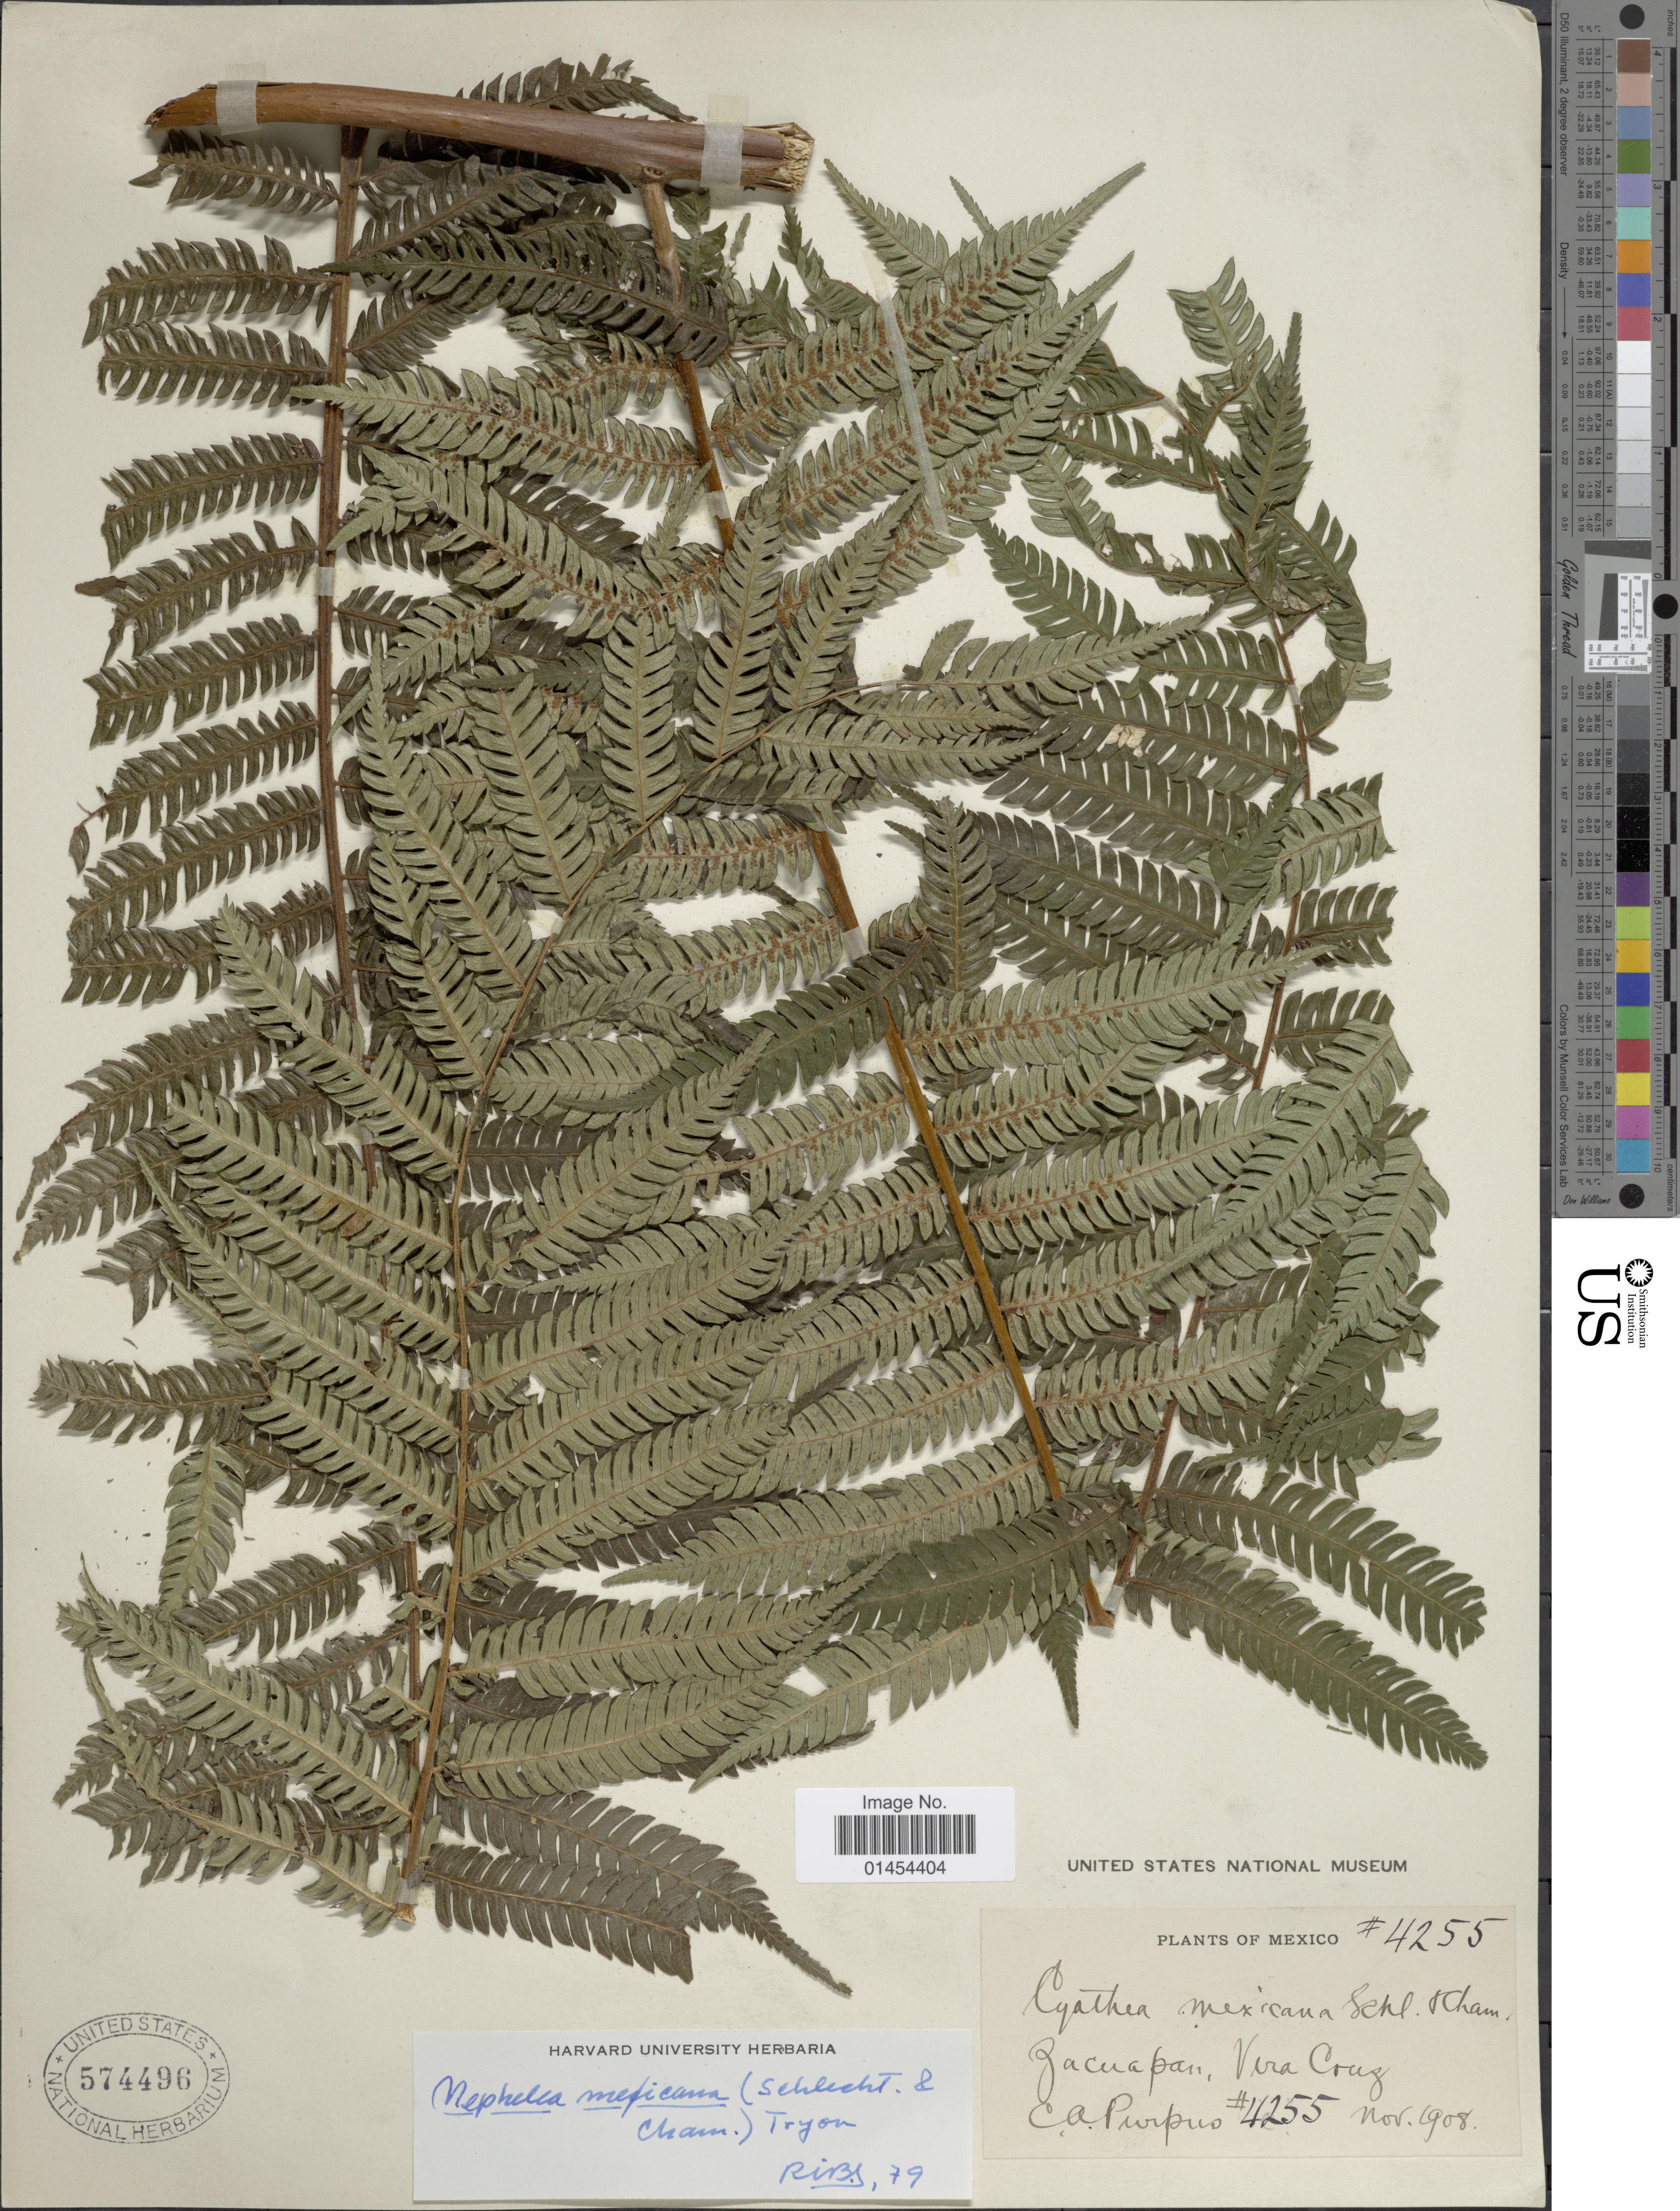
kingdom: Plantae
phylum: Tracheophyta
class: Polypodiopsida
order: Cyatheales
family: Cyatheaceae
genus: Alsophila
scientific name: Alsophila firma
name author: (Baker) D.S. Conant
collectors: C. A. Purpus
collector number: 4255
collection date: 1908-11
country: Mexico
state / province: Veracruz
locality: Zacuapan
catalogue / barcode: US 574496